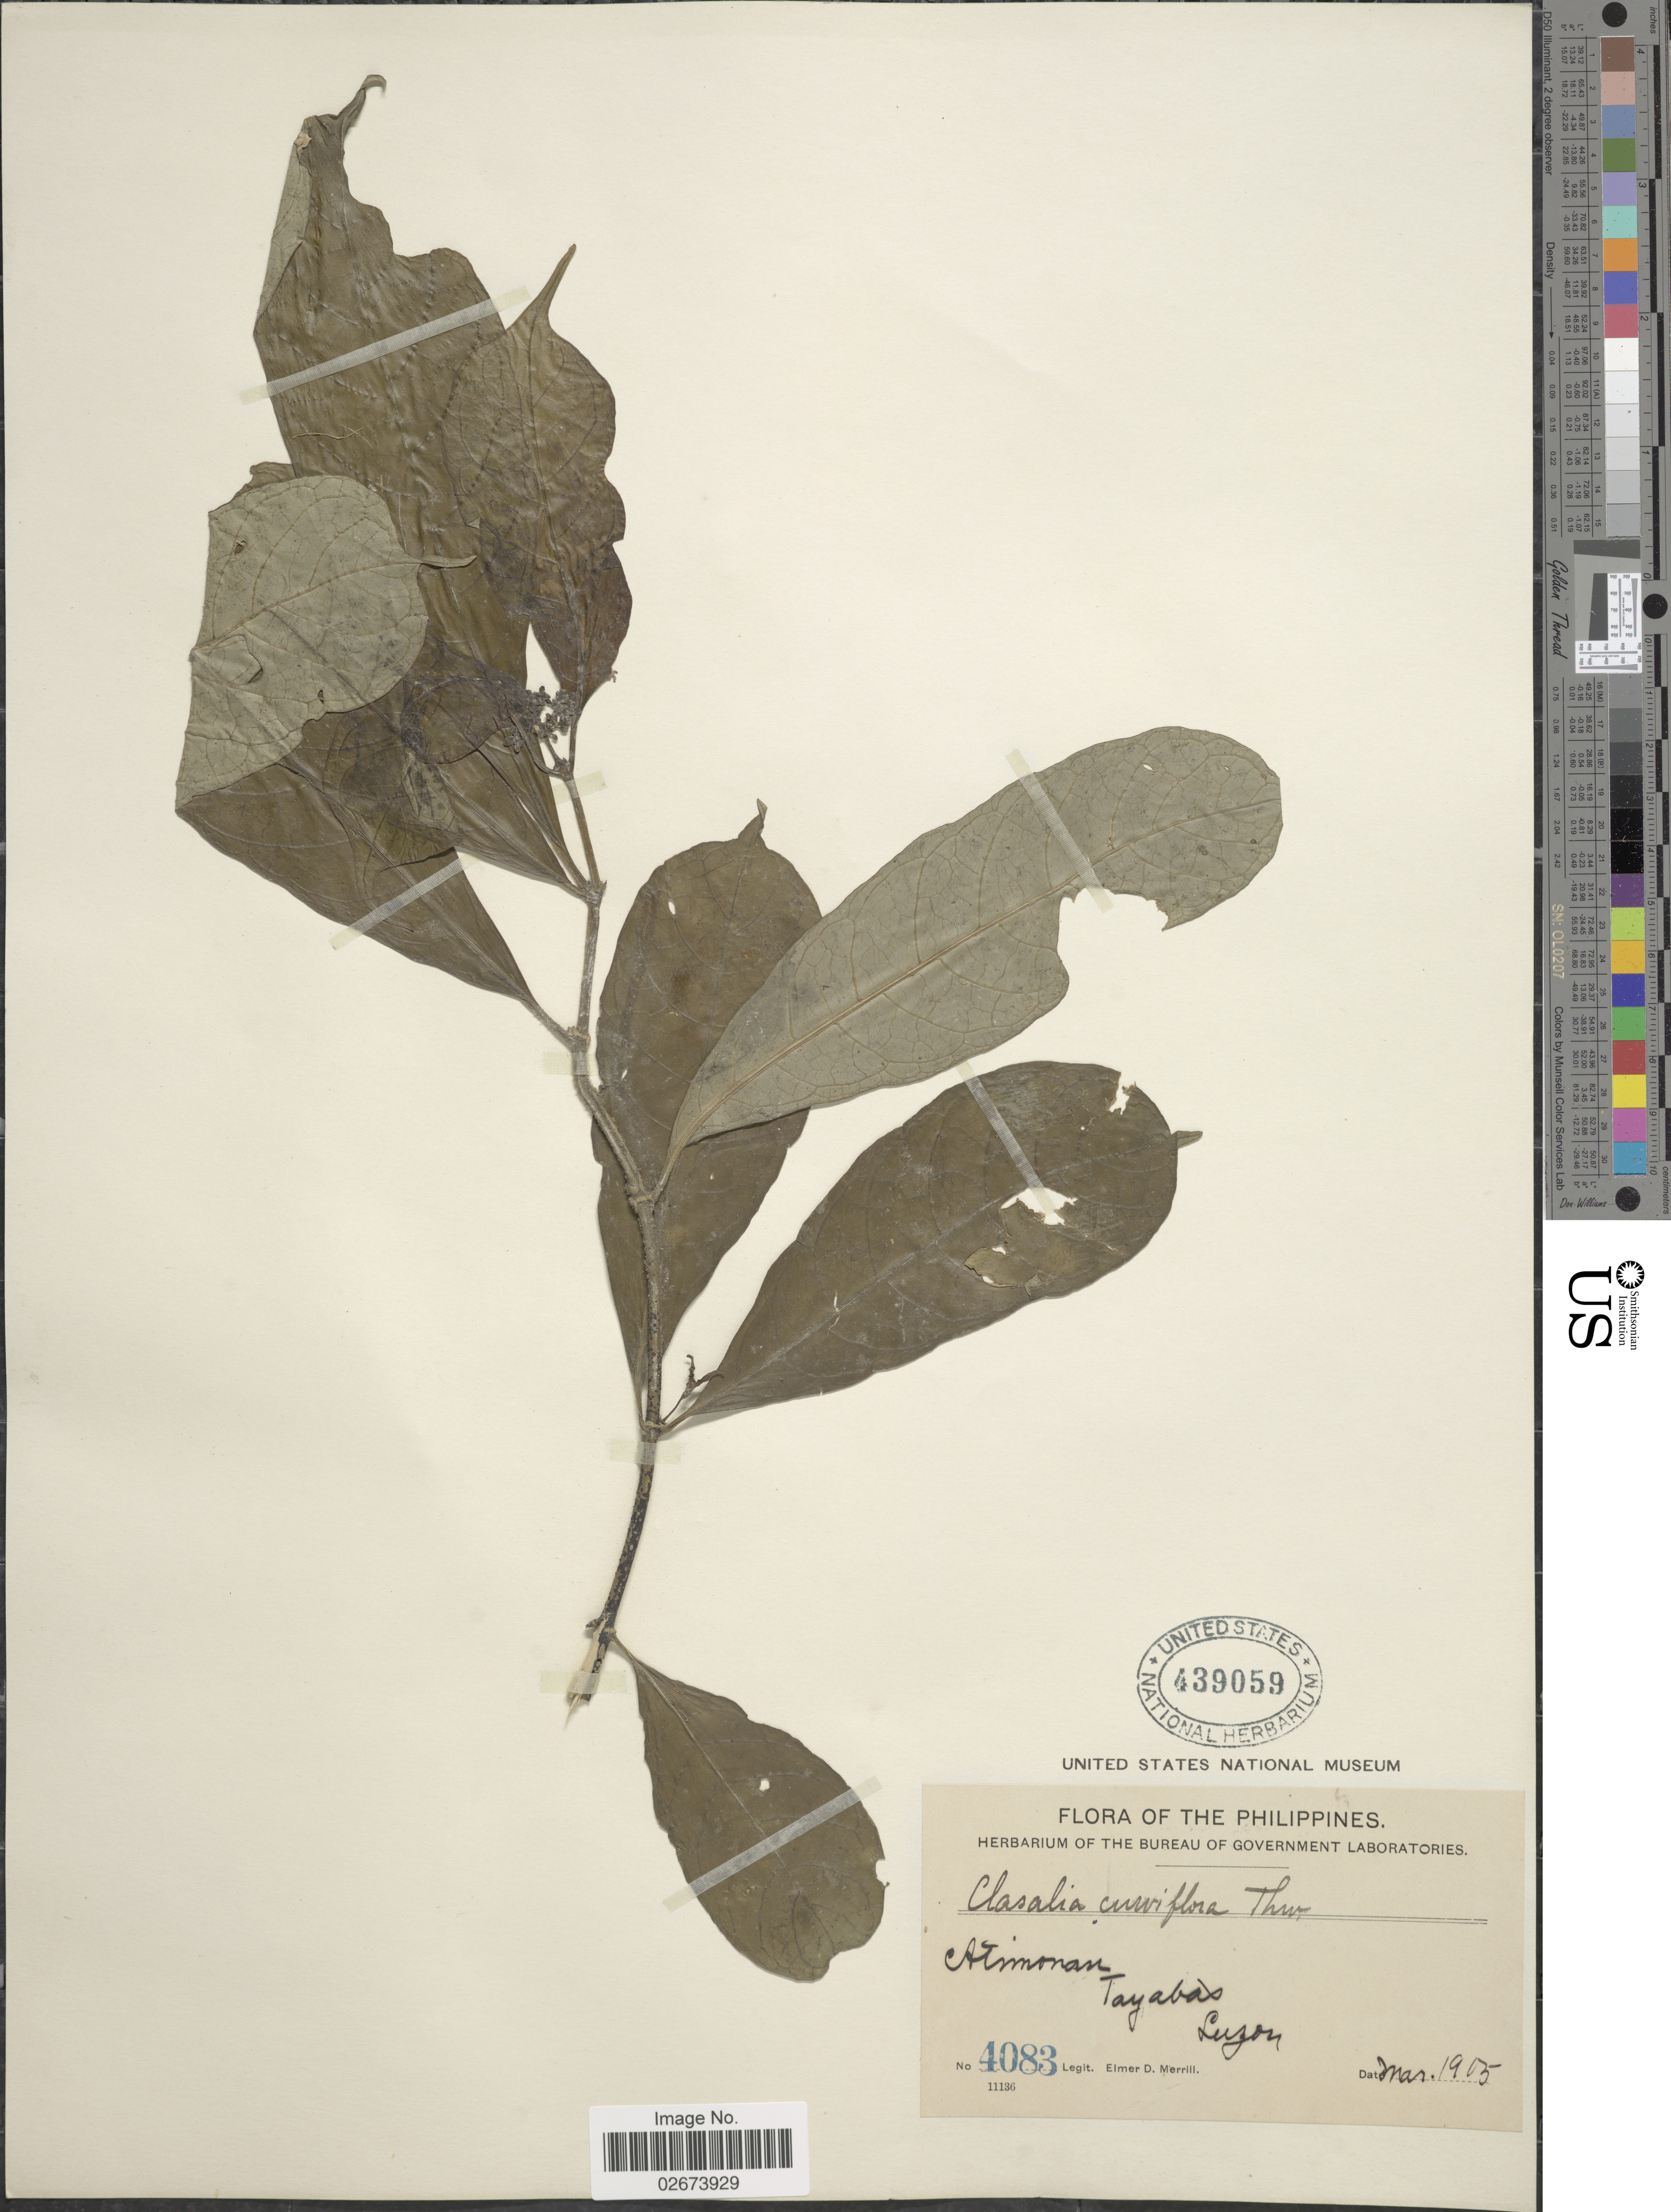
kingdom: Plantae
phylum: Tracheophyta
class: Magnoliopsida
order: Gentianales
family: Rubiaceae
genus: Chassalia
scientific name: Chassalia lurida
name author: (Blume) Miq.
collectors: E. D. Merrill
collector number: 4083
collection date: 1905-03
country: Philippines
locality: Atimonan. Tayabas. Luzon.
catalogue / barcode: US 439059